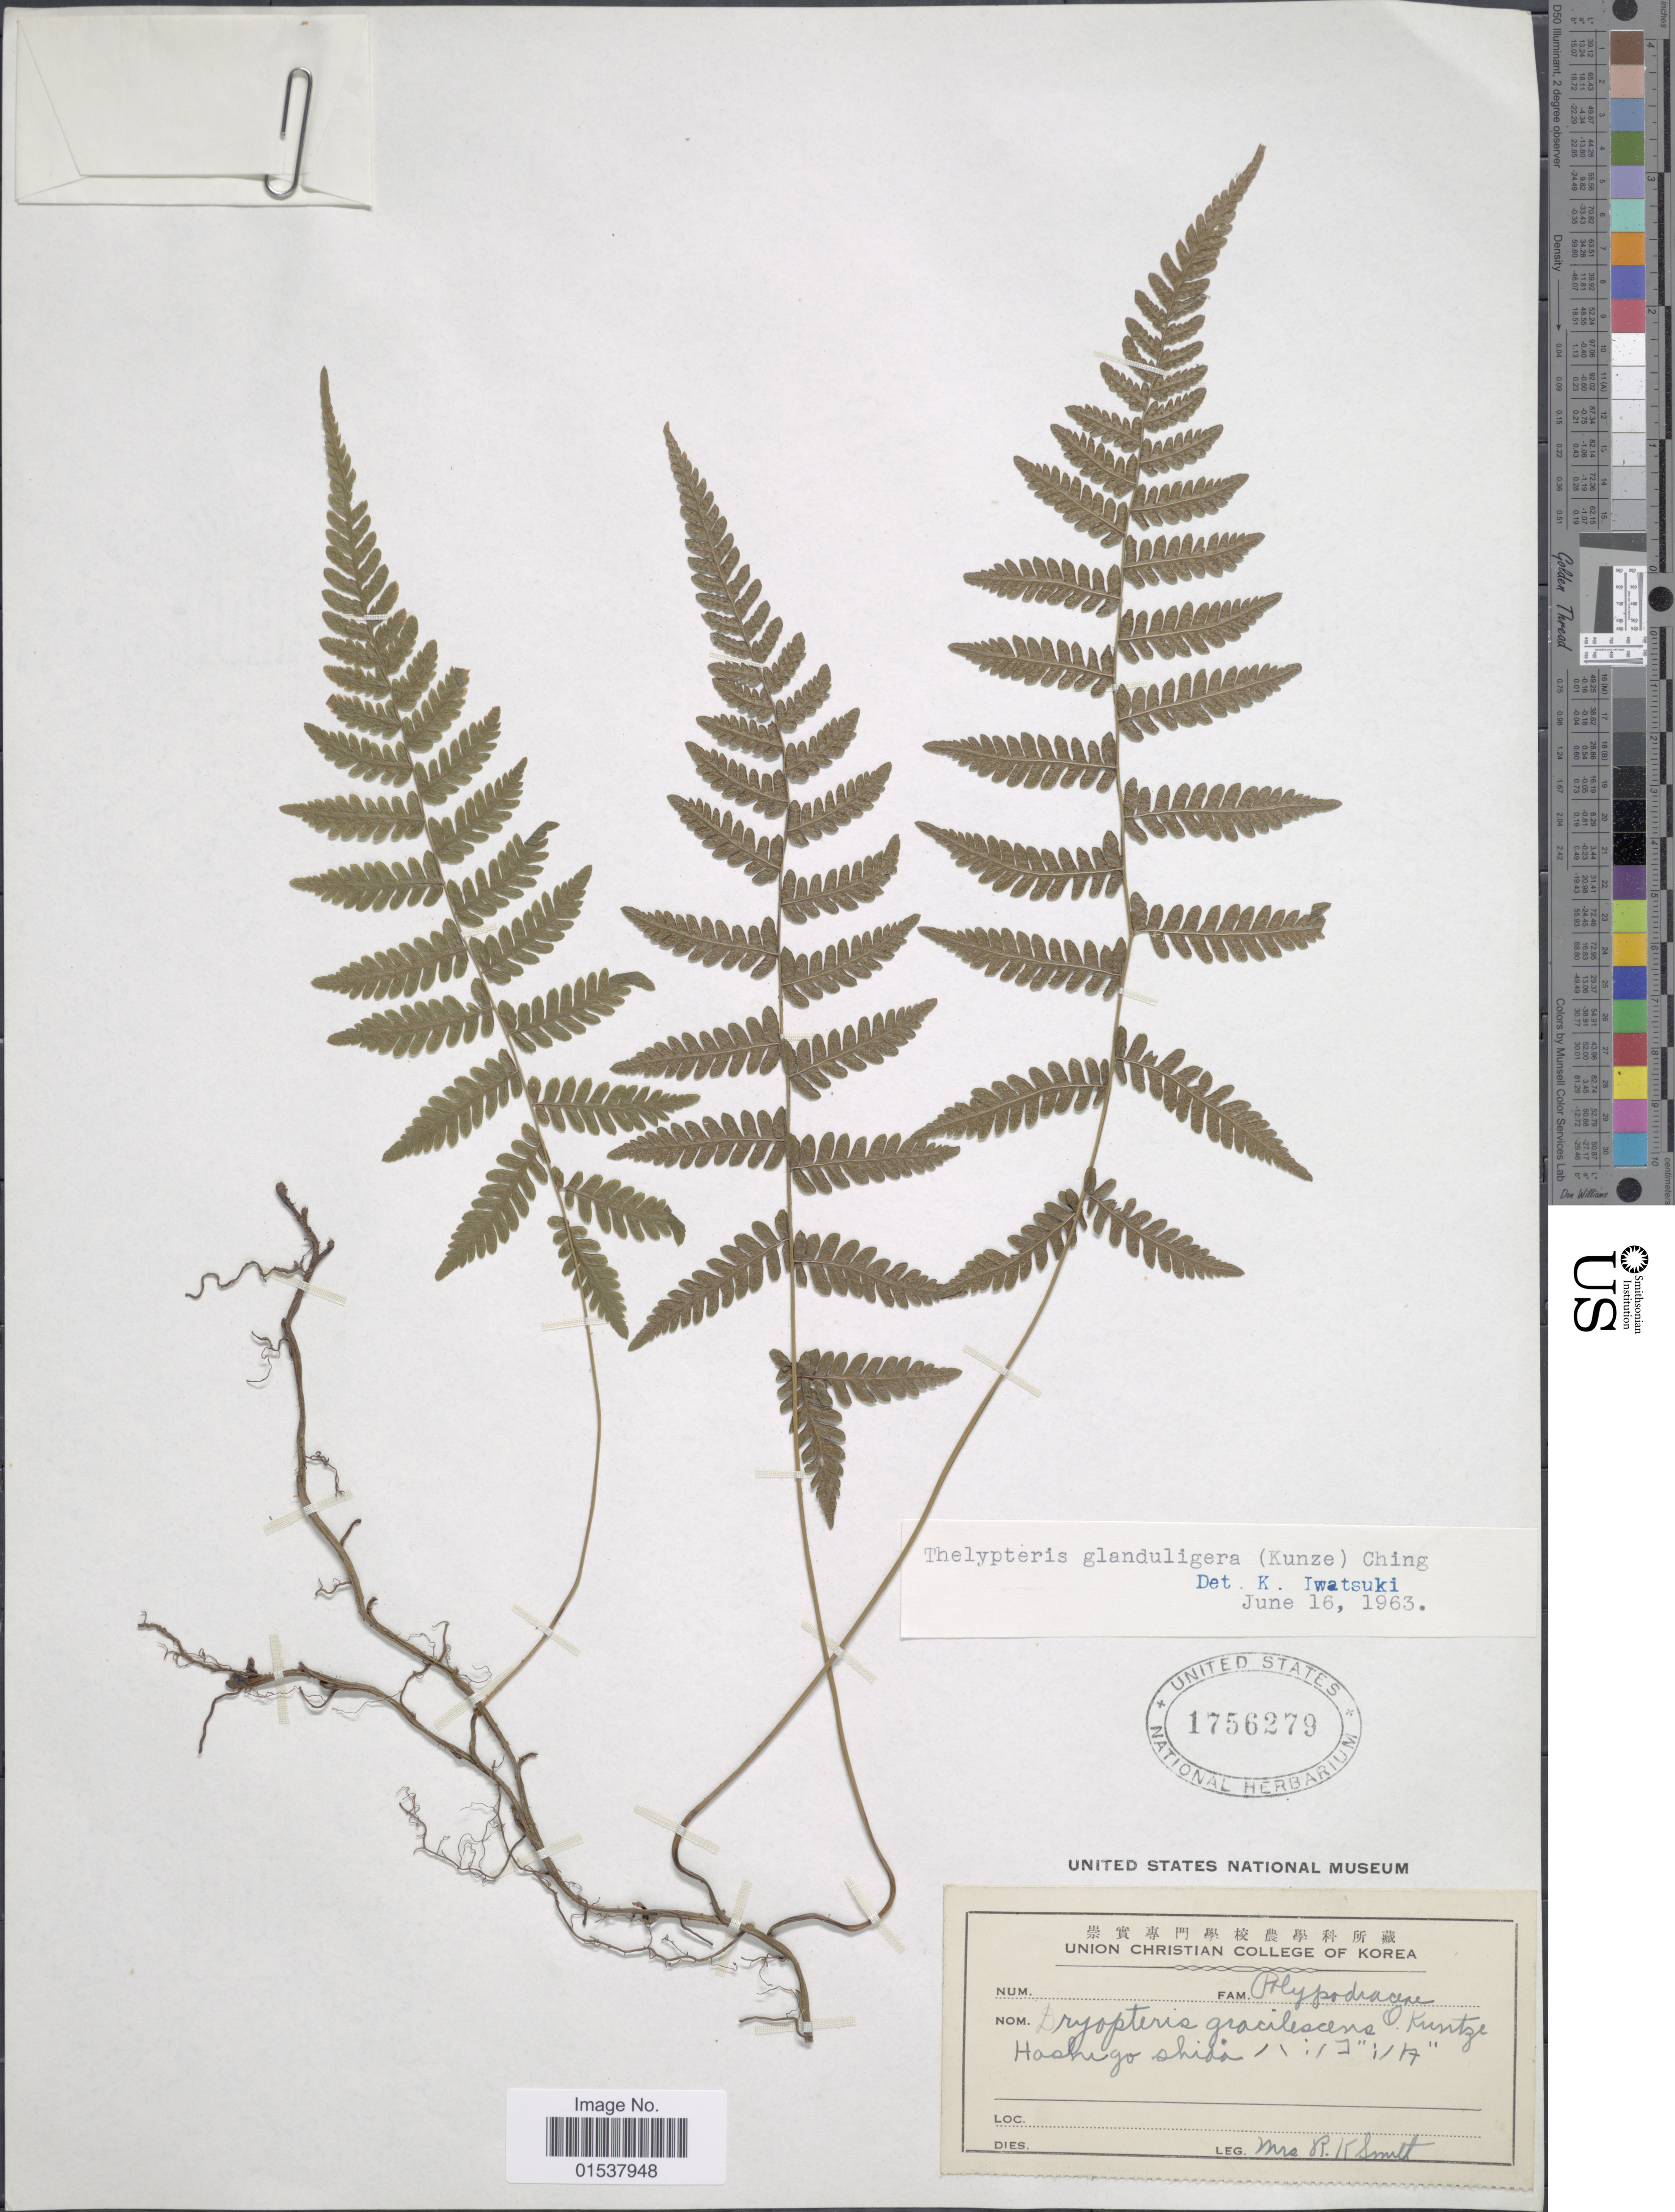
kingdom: Plantae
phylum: Tracheophyta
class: Polypodiopsida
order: Polypodiales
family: Thelypteridaceae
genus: Parathelypteris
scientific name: Parathelypteris glanduligera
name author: (Kunze) Ching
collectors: Mrs. R. K. Smith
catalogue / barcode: US 1756279